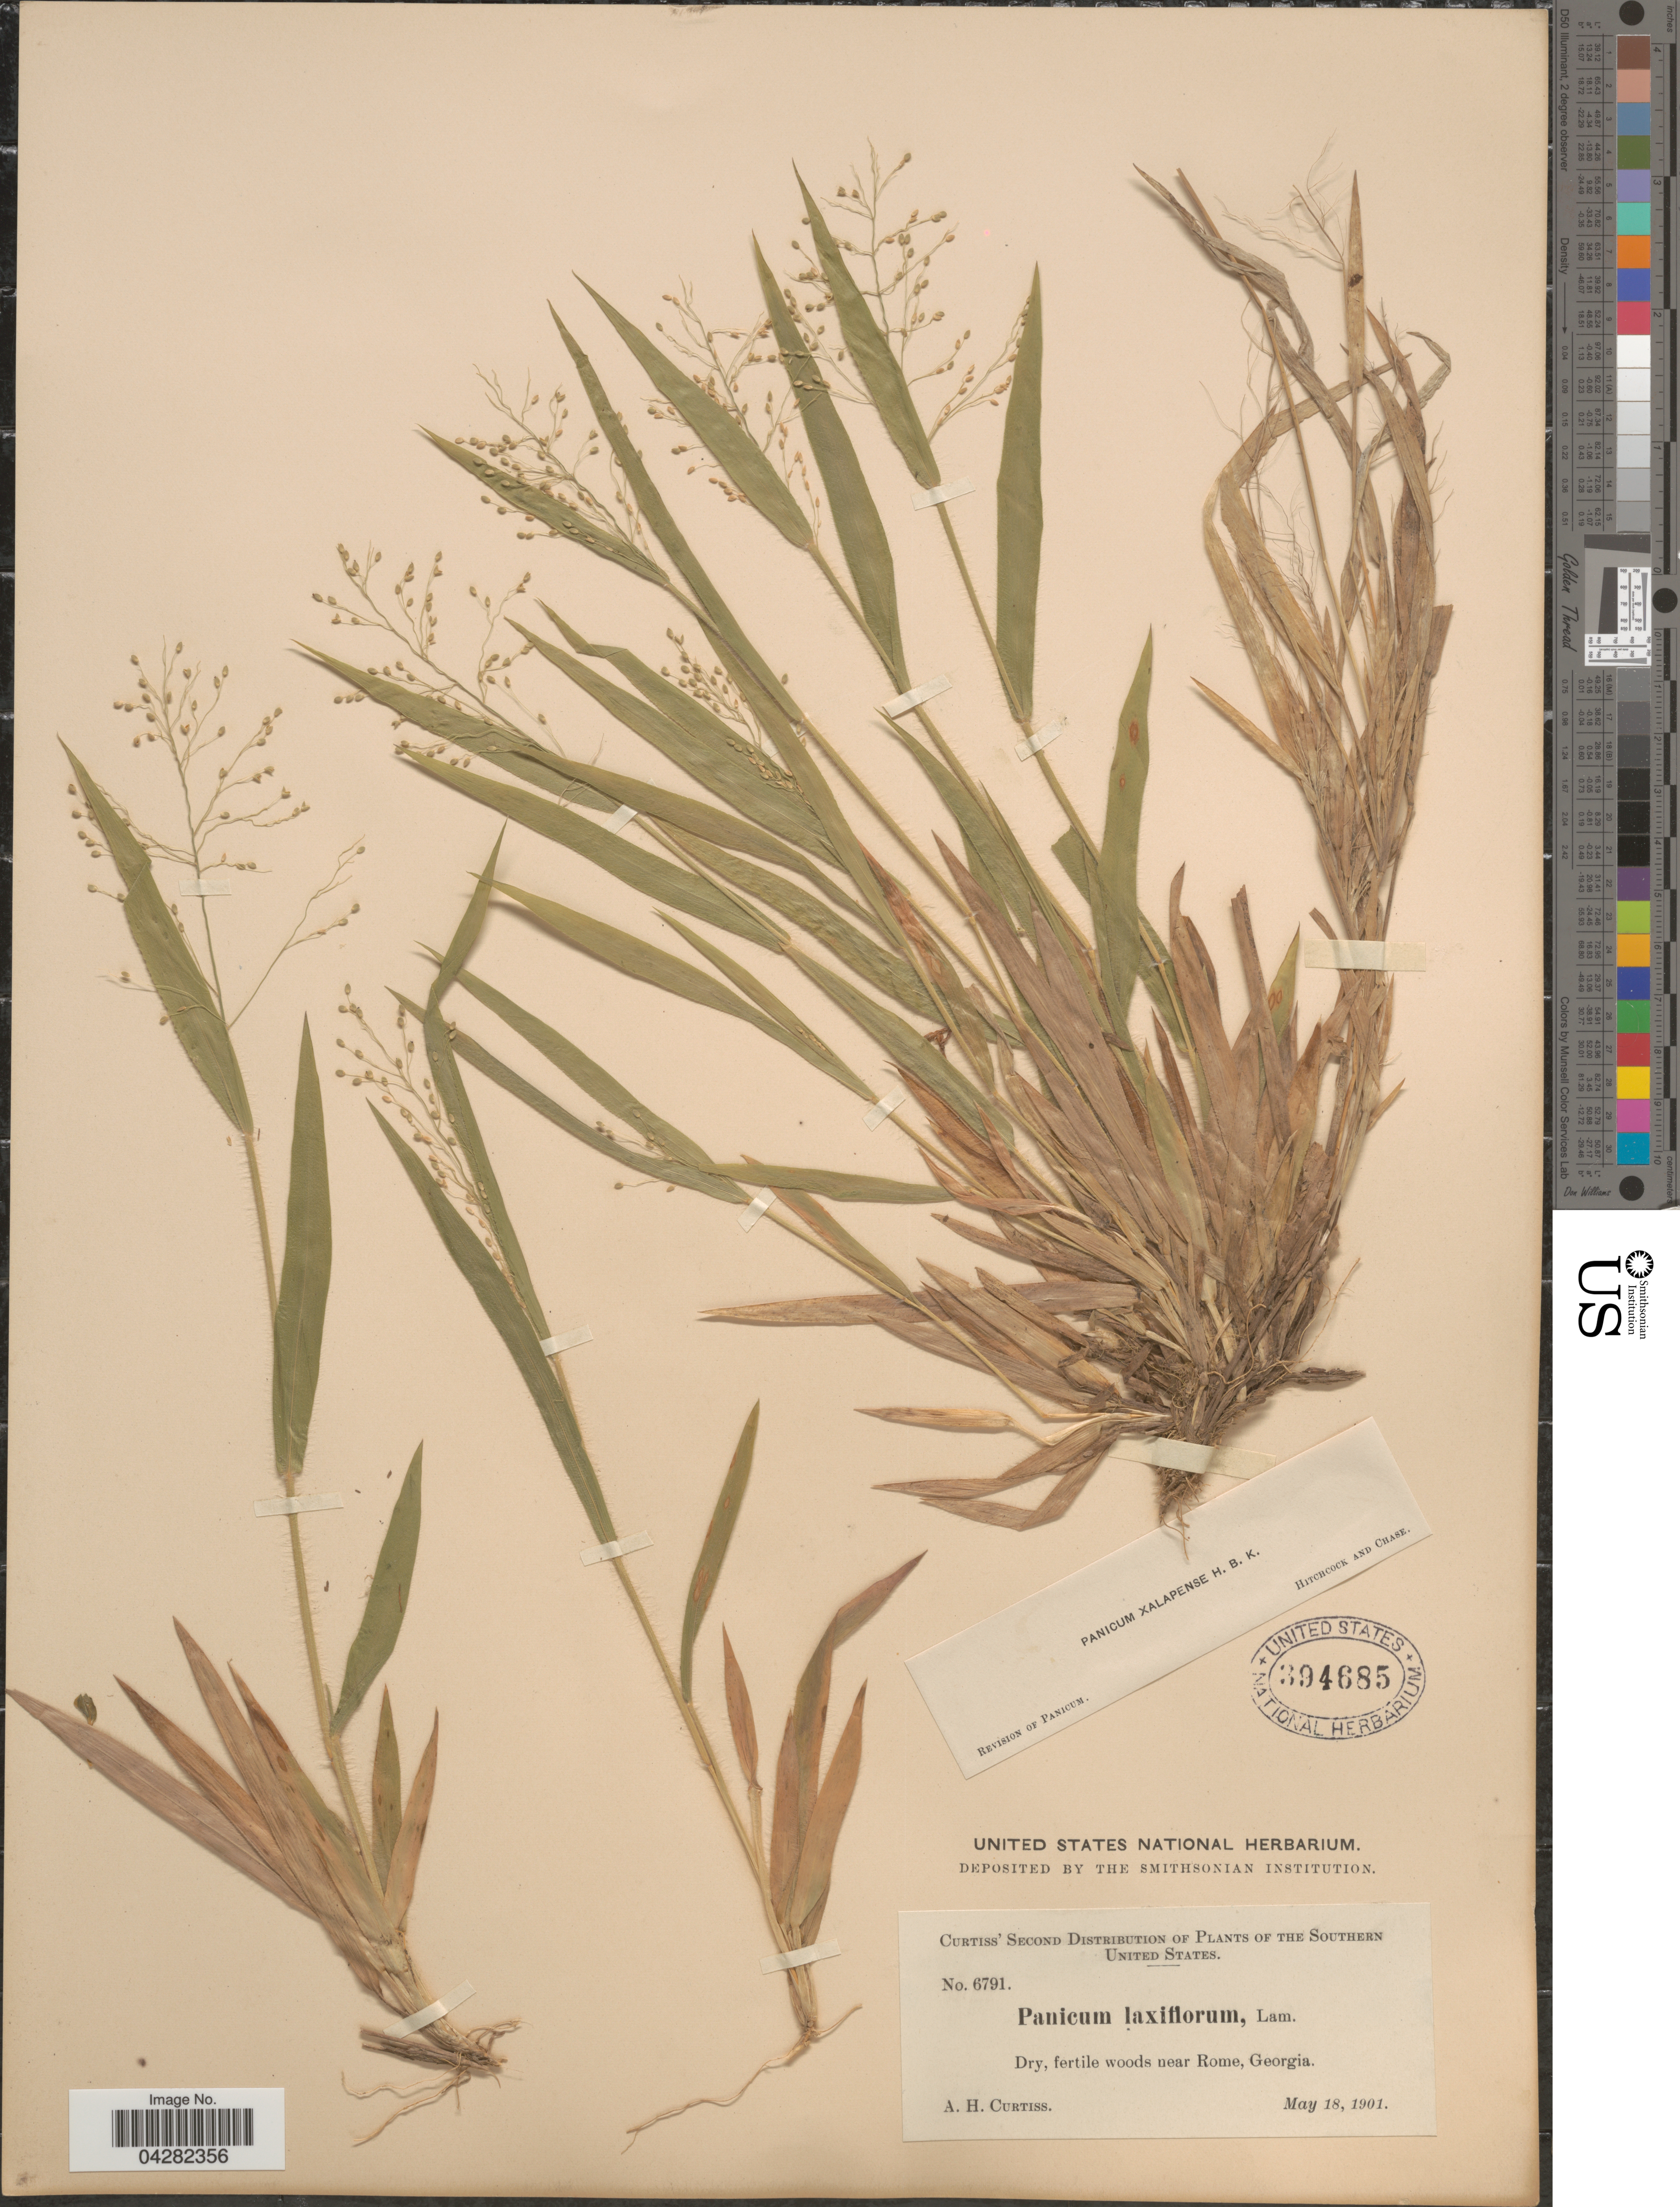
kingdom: Plantae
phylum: Tracheophyta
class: Liliopsida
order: Poales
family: Poaceae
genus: Dichanthelium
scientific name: Dichanthelium laxiflorum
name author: (Lam.) Gould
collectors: A. H. Curtiss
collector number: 6791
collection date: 1901-05-18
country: United States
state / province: Georgia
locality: Southern United States. Near Rome.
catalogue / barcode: US 394685